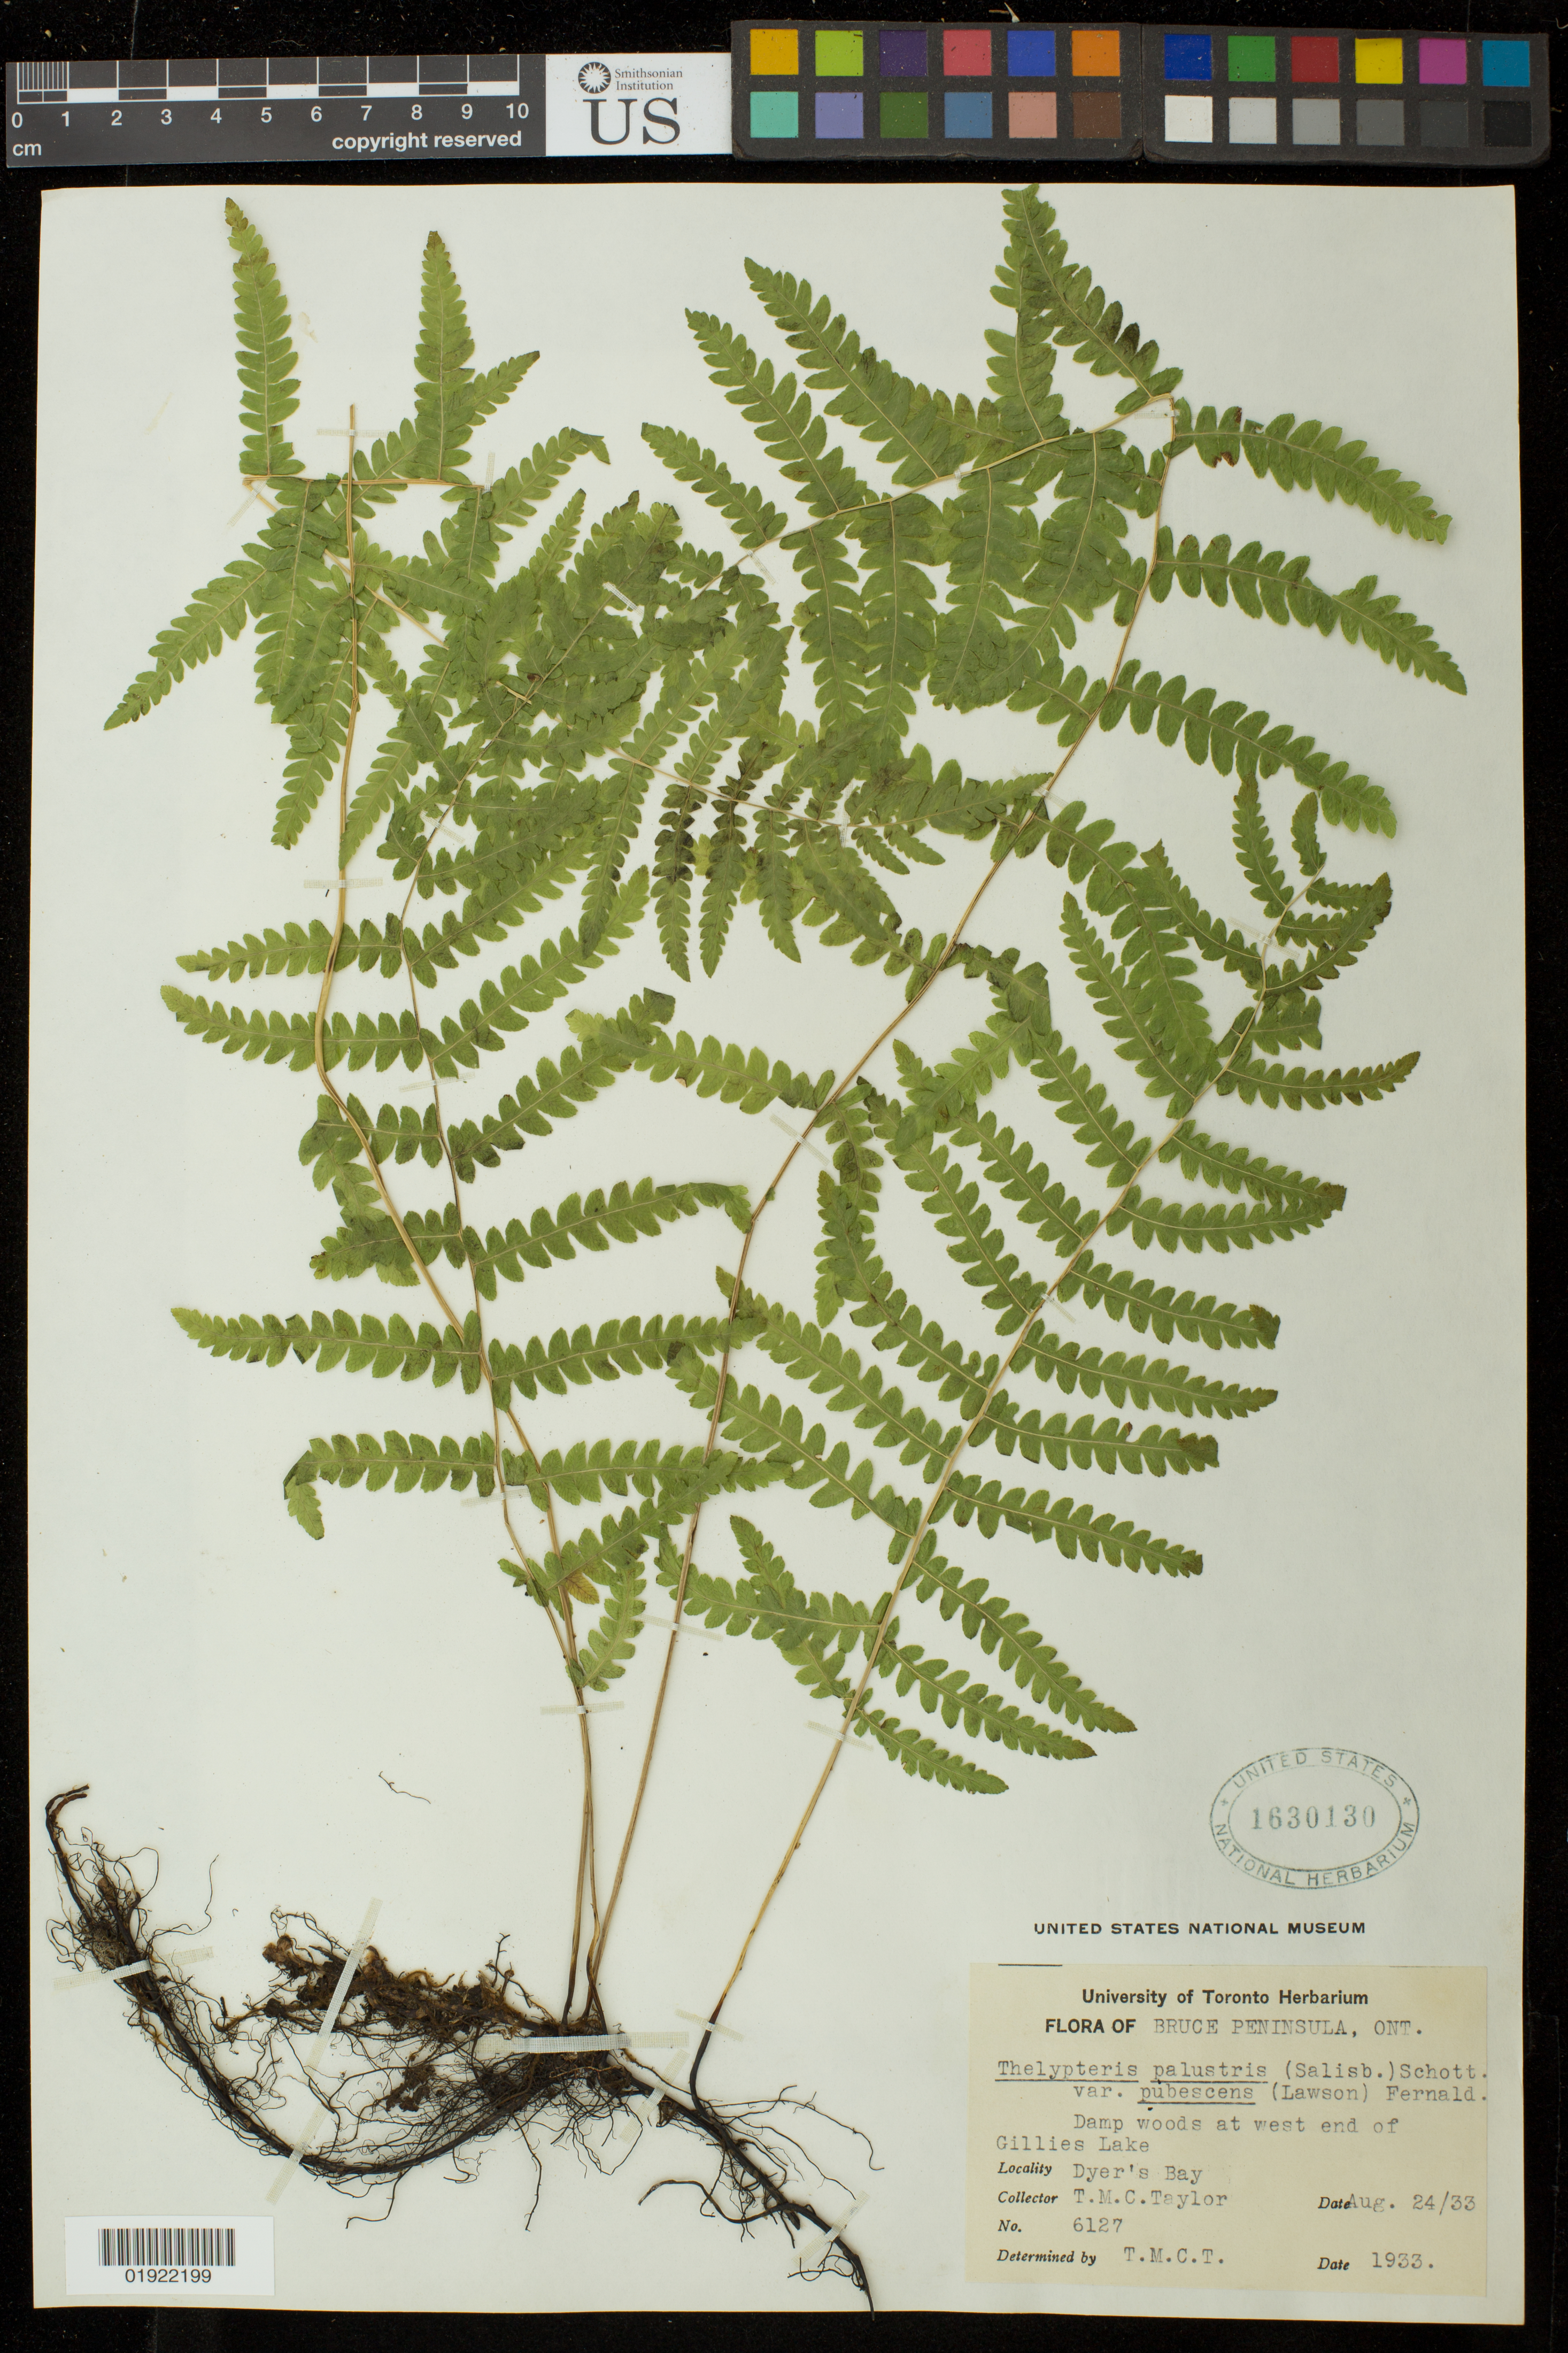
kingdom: Plantae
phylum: Tracheophyta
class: Polypodiopsida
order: Polypodiales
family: Thelypteridaceae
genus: Thelypteris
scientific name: Thelypteris palustris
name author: (Salisb.) Schott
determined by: Schott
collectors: T. M. C. Taylor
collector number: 6127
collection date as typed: Aug. 24/33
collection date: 1933-08-24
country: Canada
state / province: Ontario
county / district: Cochrane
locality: Bruce Peninsula, woods at west end of Gillies Lake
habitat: damp woods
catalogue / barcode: US 1630130